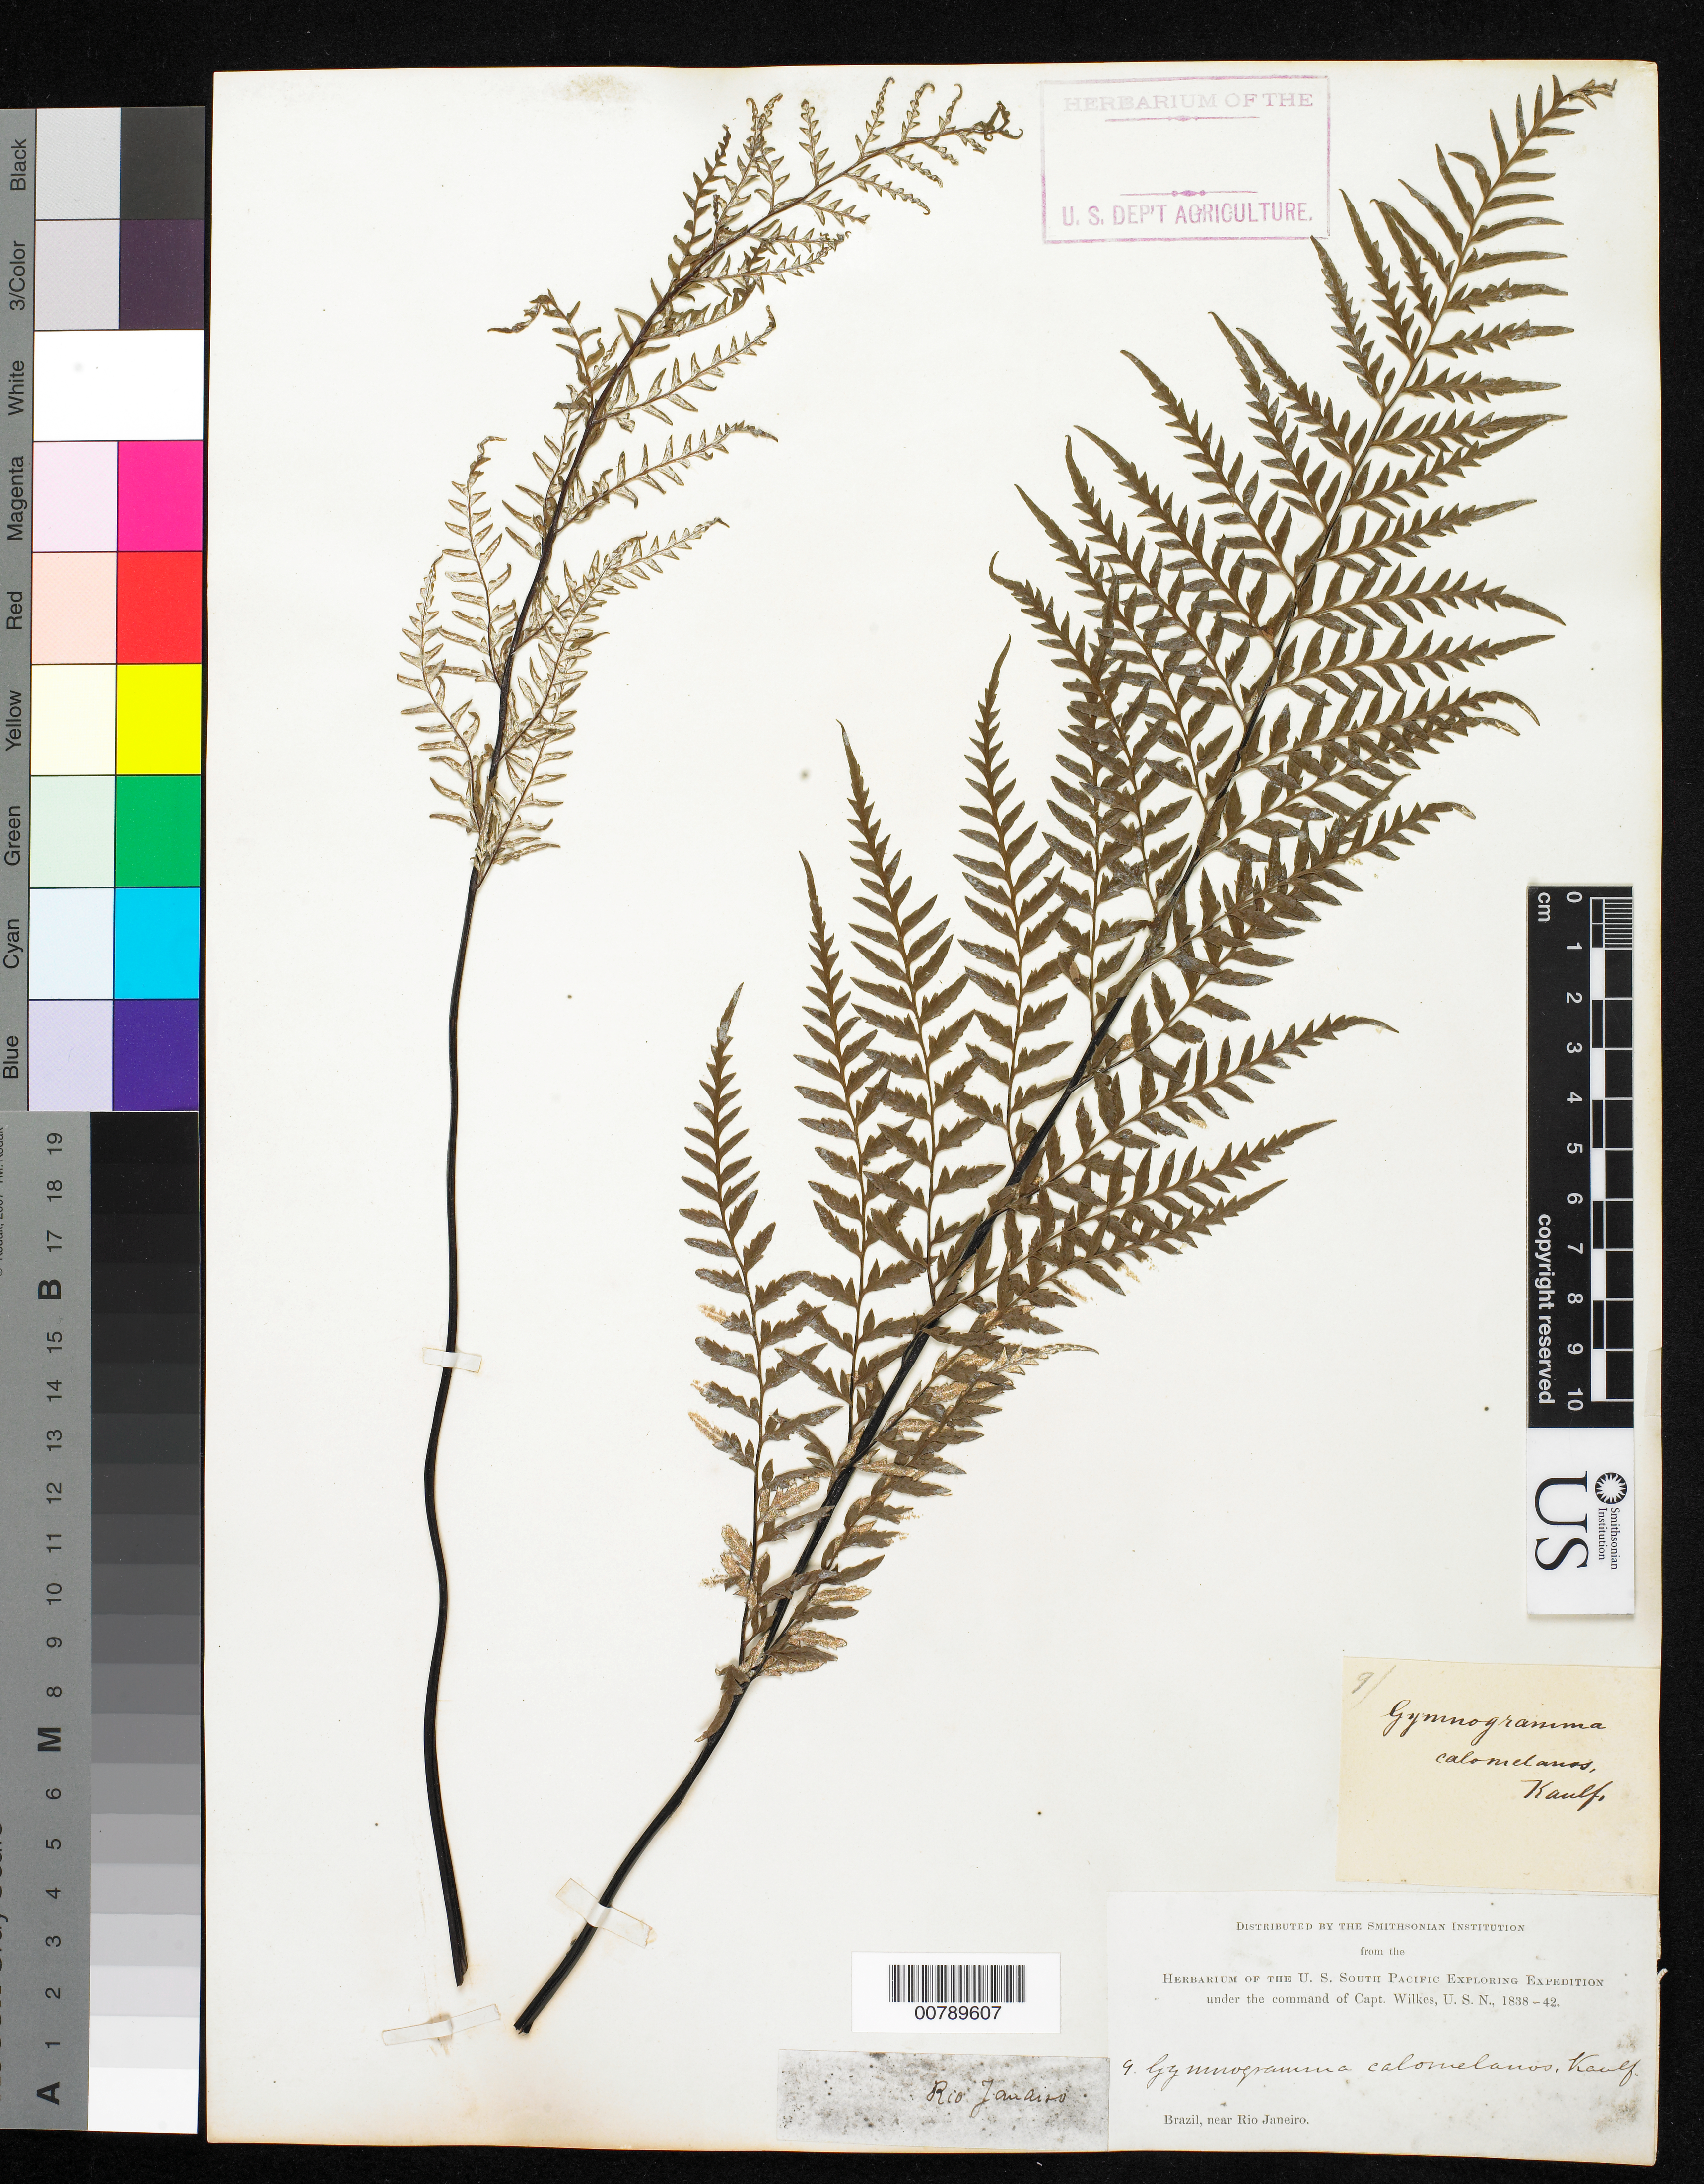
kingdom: Plantae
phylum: Tracheophyta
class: Polypodiopsida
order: Polypodiales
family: Pteridaceae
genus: Pityrogramma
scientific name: Pityrogramma calomelanos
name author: (L.) Link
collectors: Wilkes Explor. Exped.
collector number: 9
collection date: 1838/1842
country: Brazil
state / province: Rio de Janeiro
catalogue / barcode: US 98722